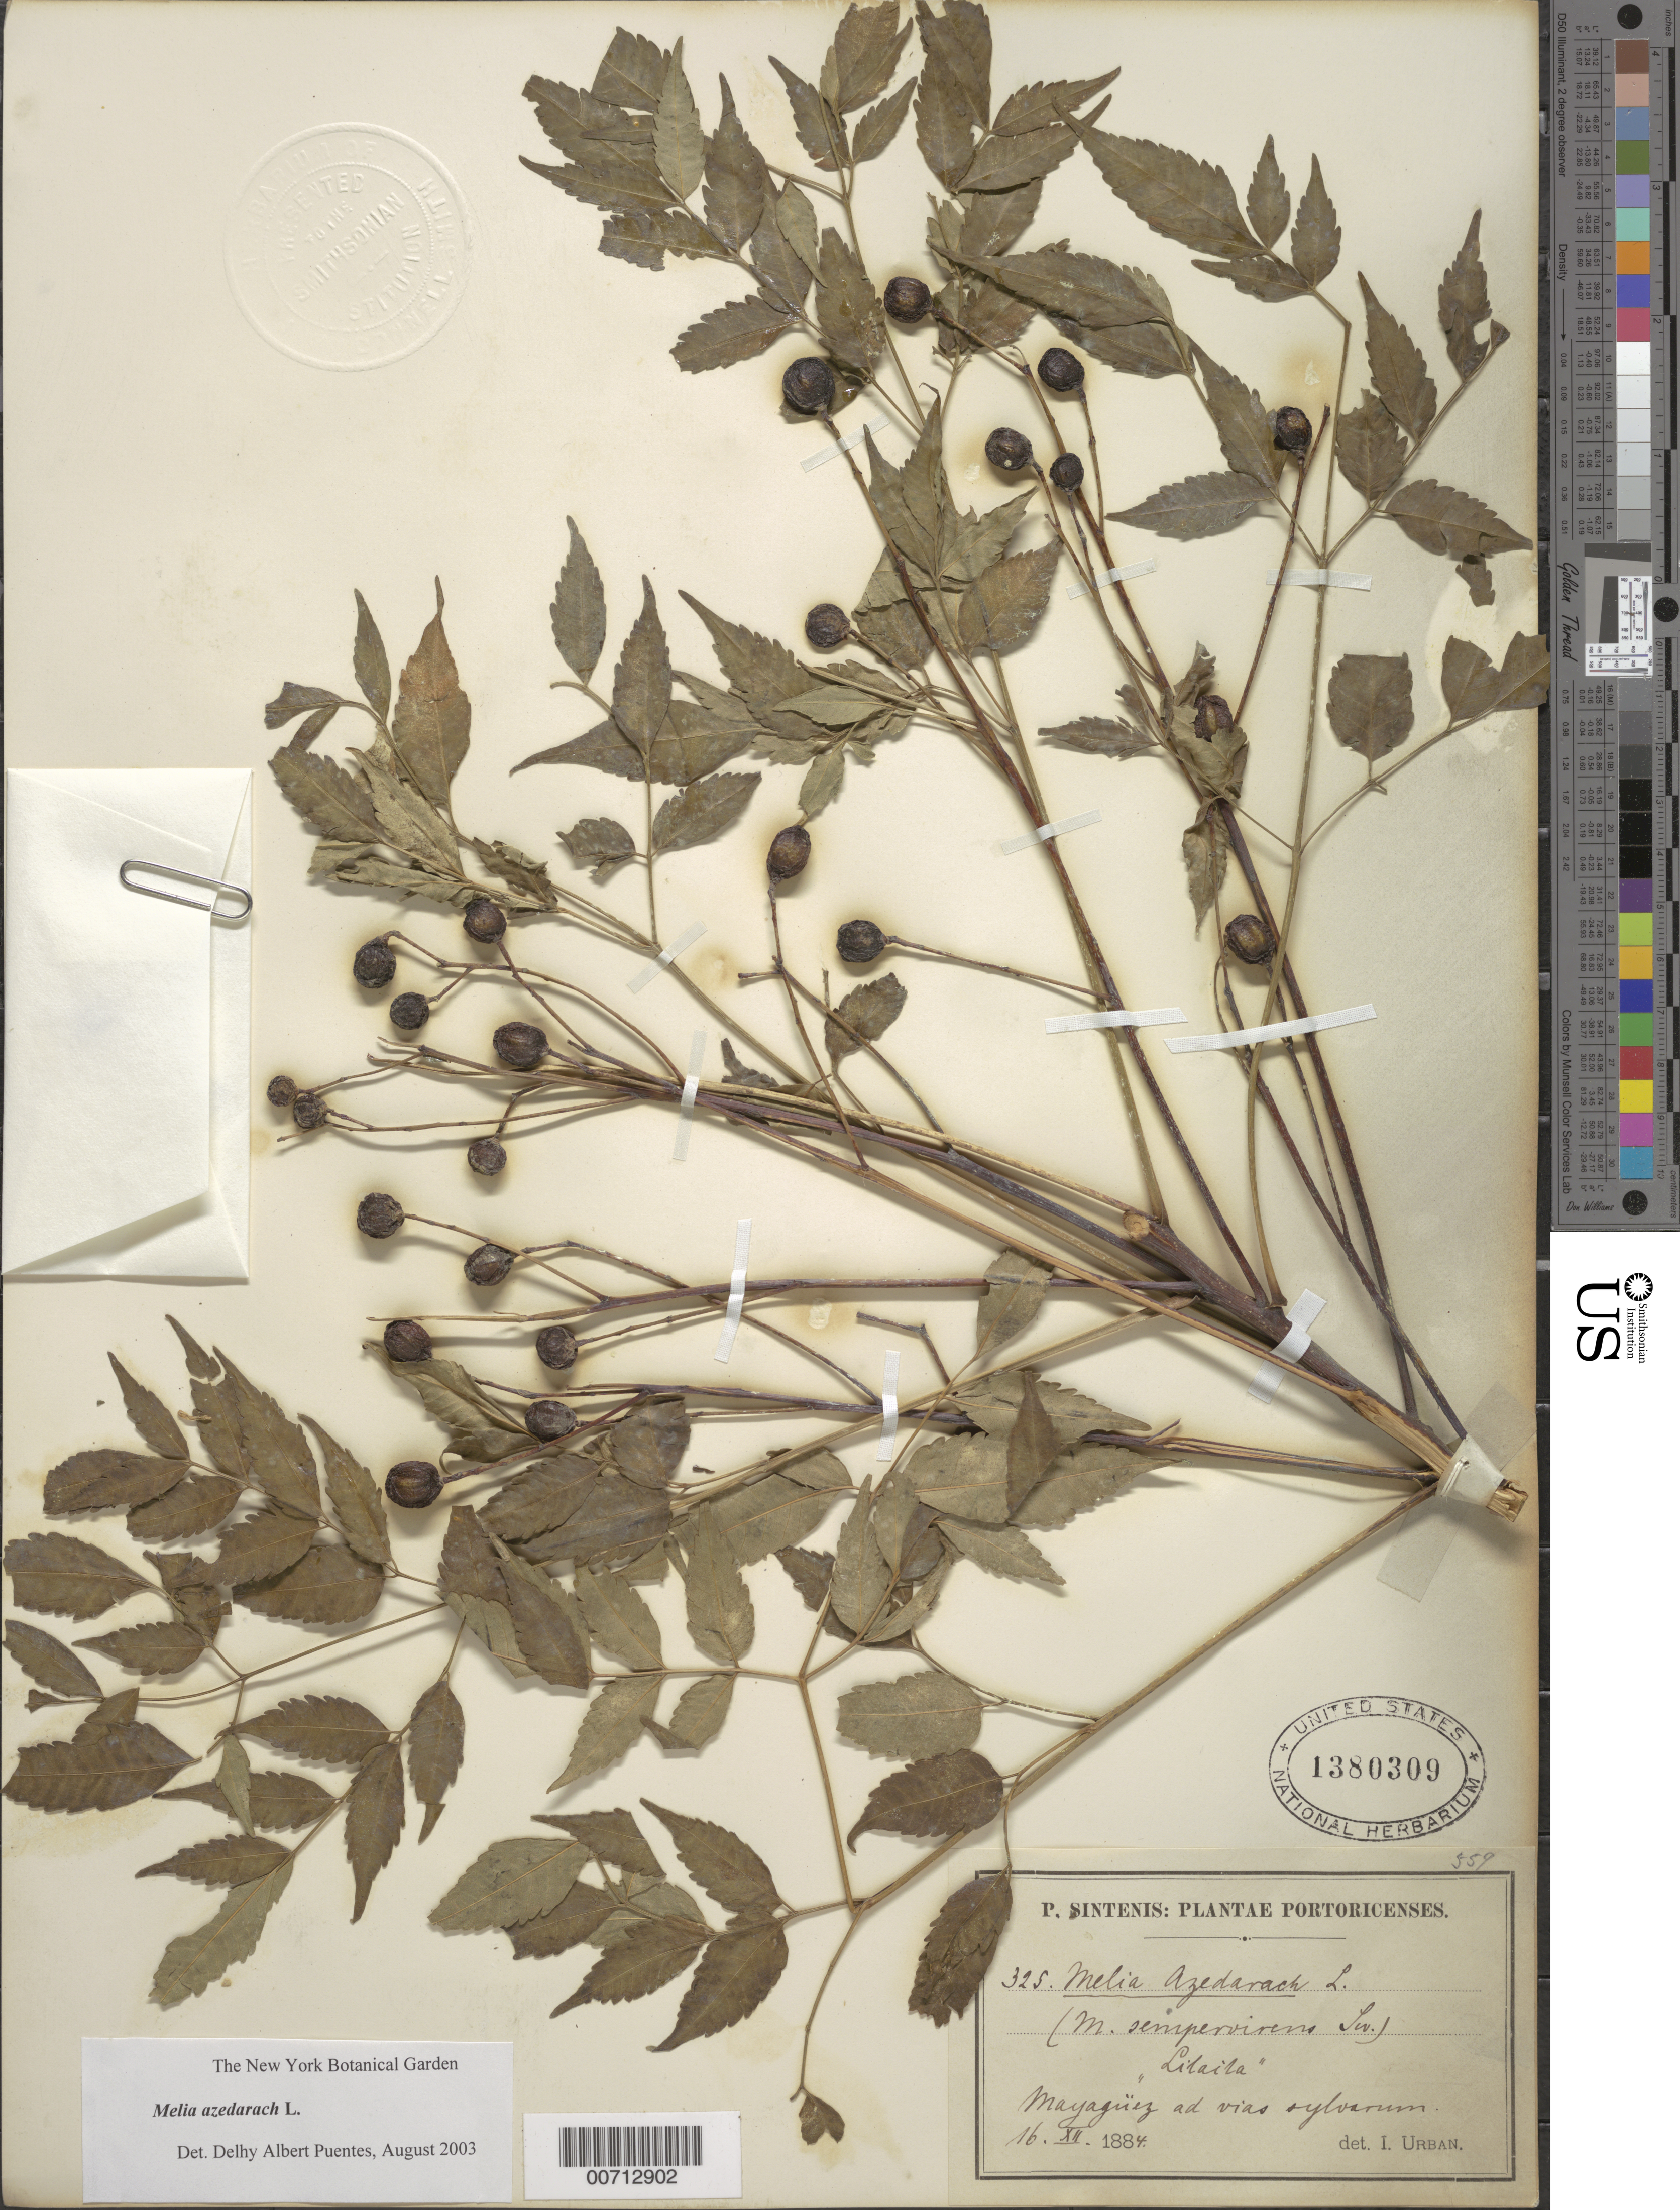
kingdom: Plantae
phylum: Tracheophyta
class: Magnoliopsida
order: Sapindales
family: Meliaceae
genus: Melia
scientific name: Melia azedarach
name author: L.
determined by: Urban, Ignatz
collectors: P. Sintenis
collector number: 325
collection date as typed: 16 Dec 1884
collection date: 1884-12-16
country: Puerto Rico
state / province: Mayaguez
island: Greater Antilles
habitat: Ad vias sylvarum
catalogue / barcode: US 1380309